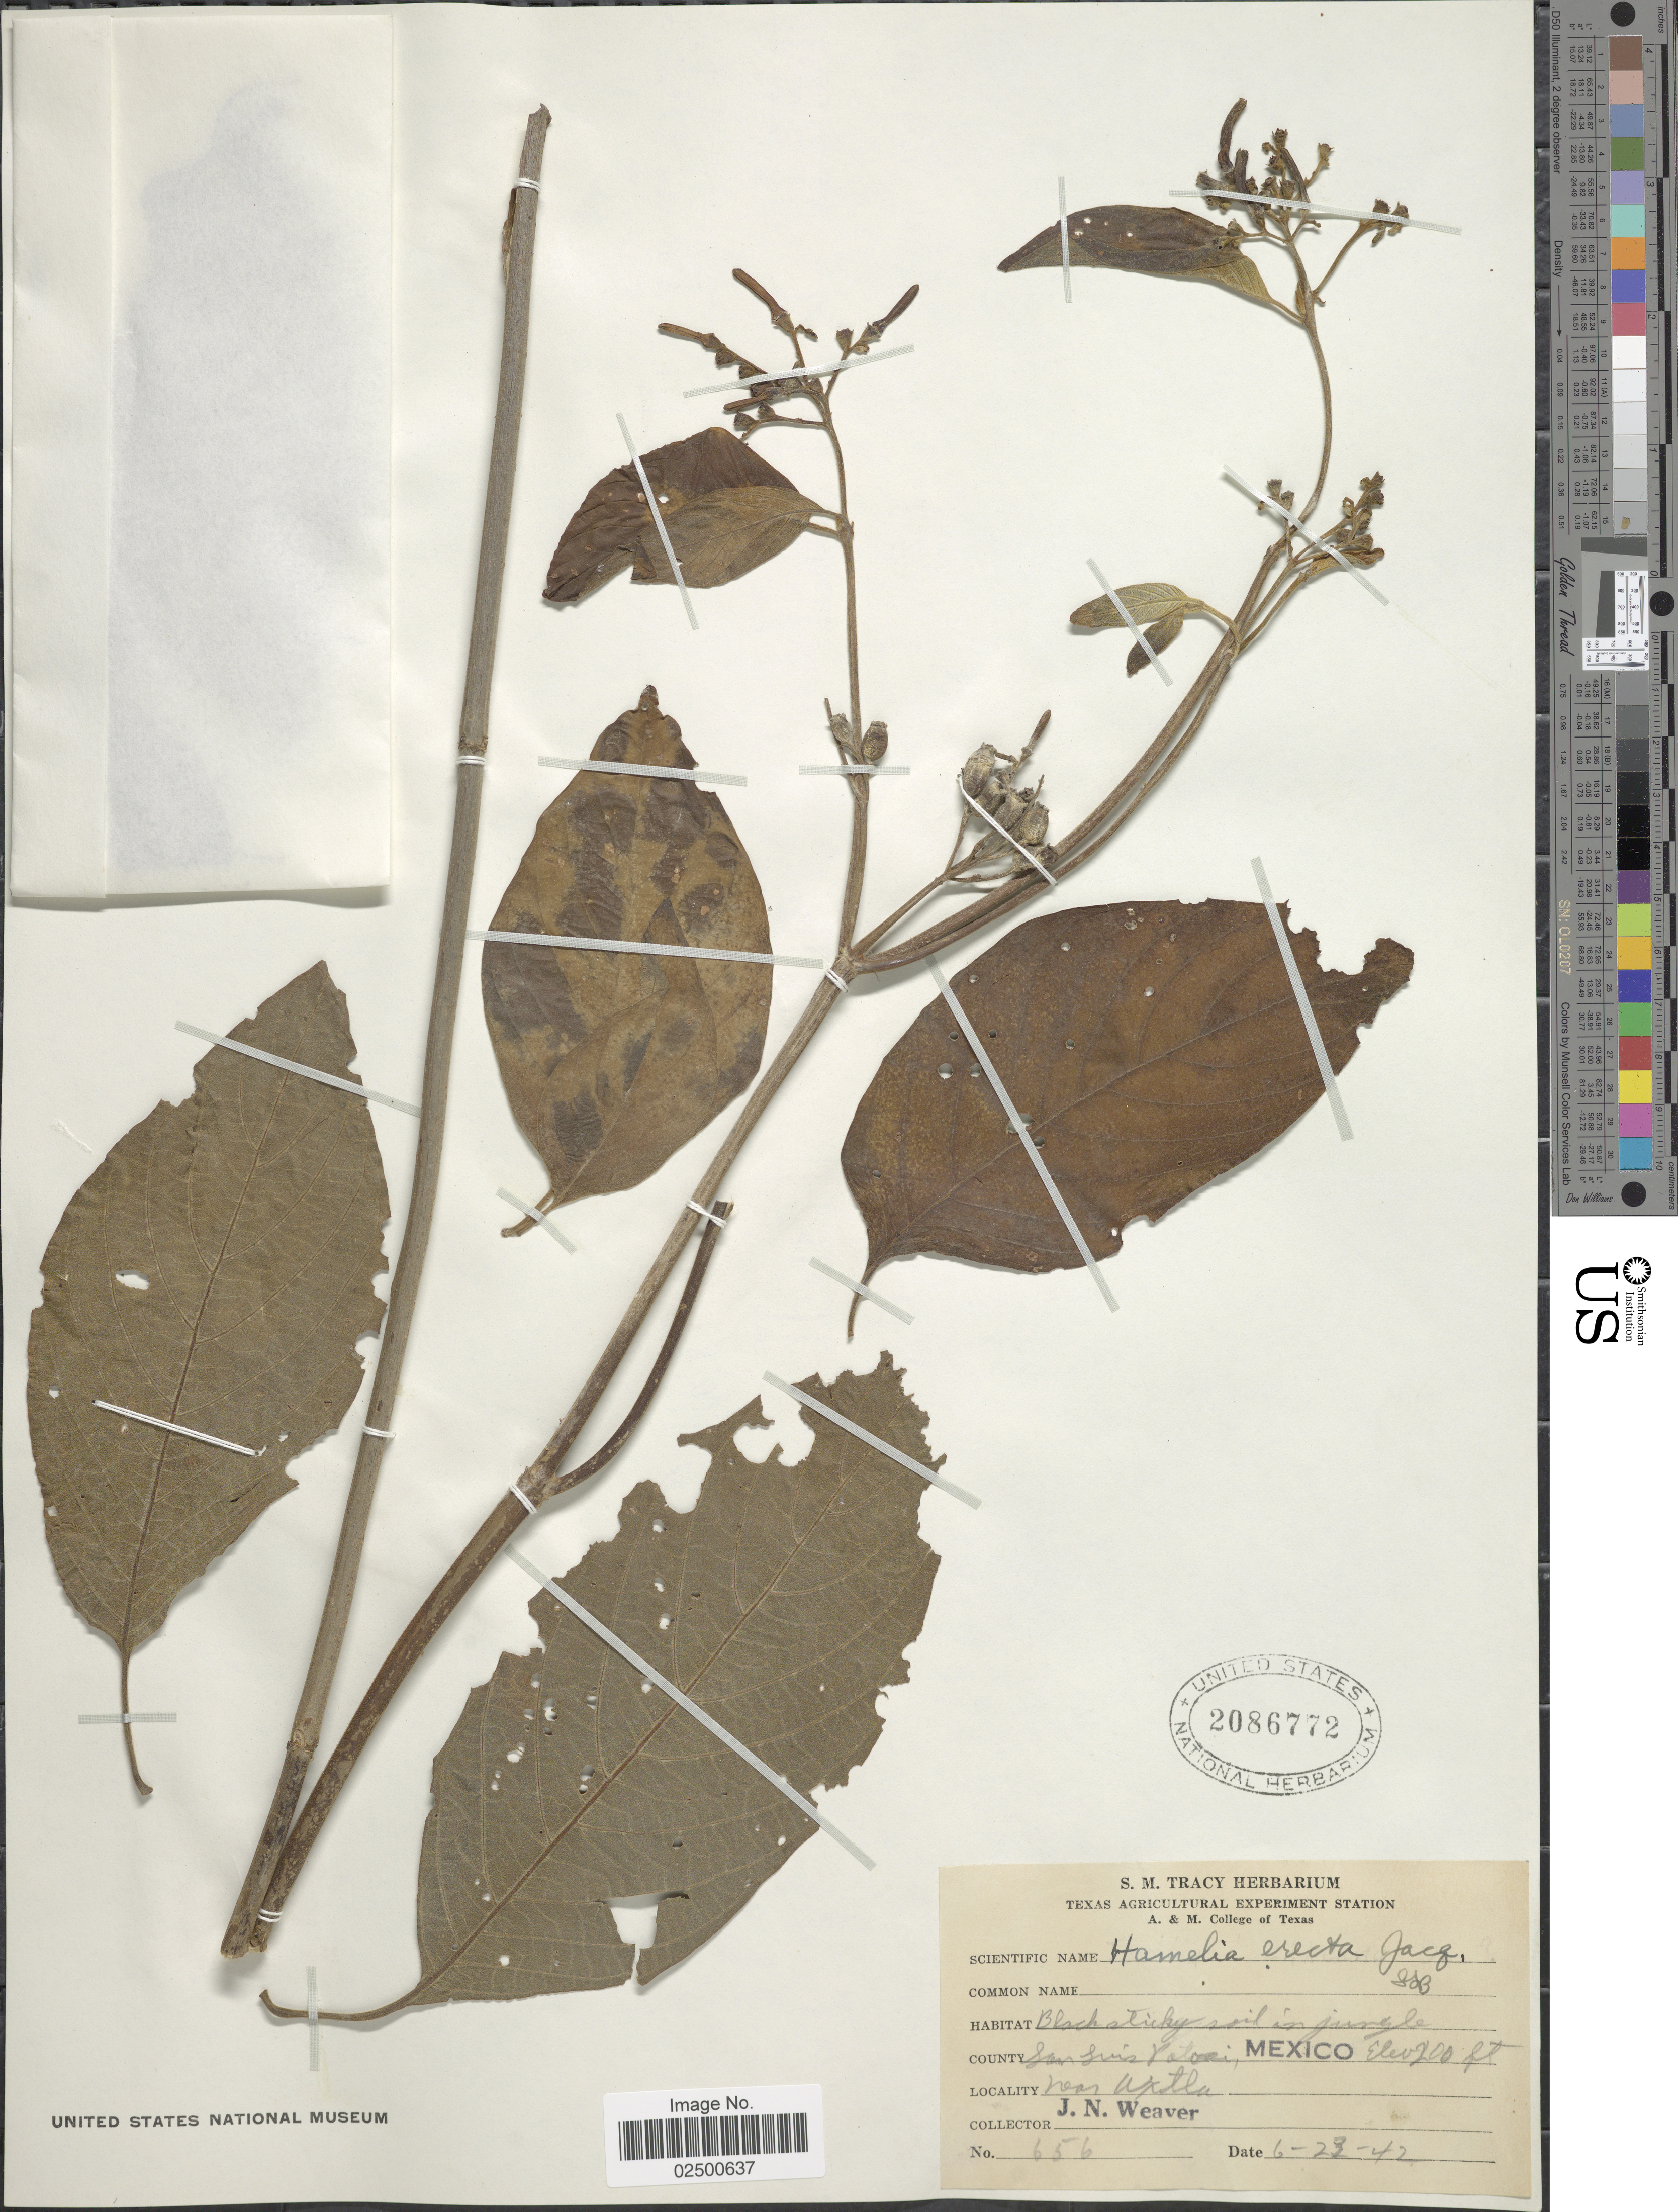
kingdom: Plantae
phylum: Tracheophyta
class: Magnoliopsida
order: Gentianales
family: Rubiaceae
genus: Hamelia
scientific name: Hamelia patens var. patens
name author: Jacq.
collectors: J. N. Weaver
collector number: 656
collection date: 1942-06-23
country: Mexico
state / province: San Luis Potosí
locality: Near Uxtla.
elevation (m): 61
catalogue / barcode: US 2086772